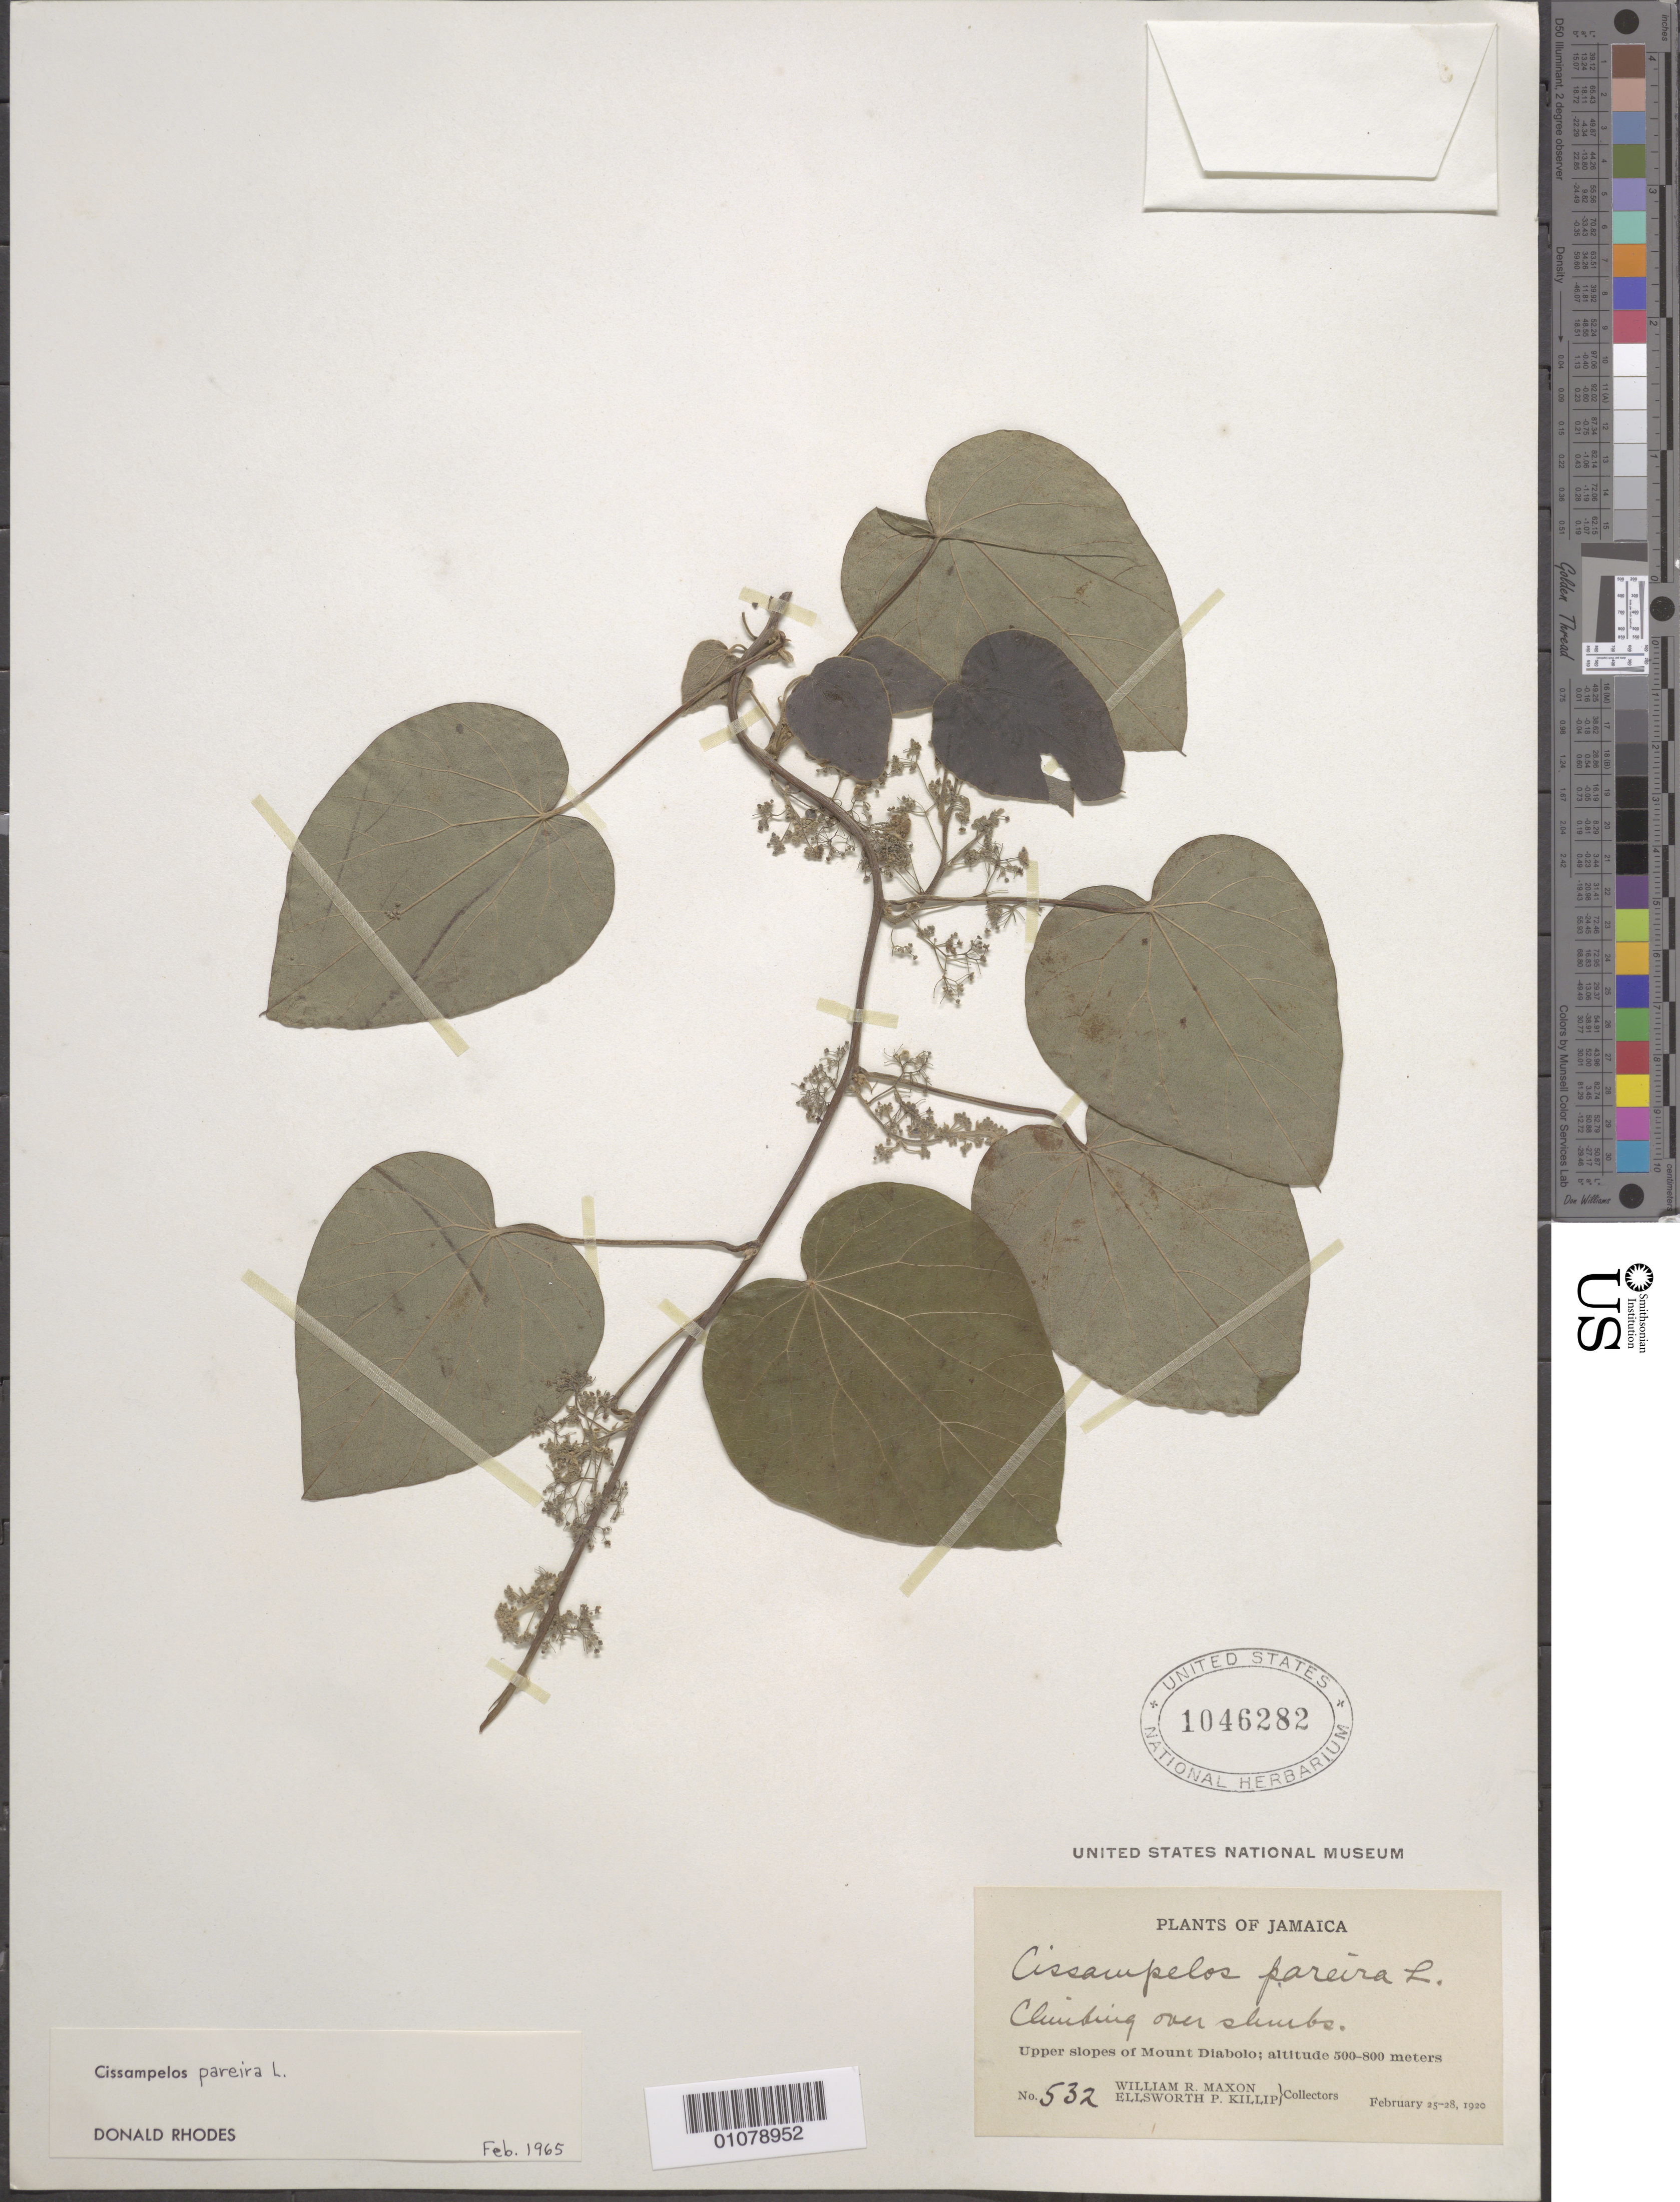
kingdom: Plantae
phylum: Tracheophyta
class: Magnoliopsida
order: Ranunculales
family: Menispermaceae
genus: Cissampelos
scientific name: Cissampelos pareira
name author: L.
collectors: W. R. Maxon & E. P. Killip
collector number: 532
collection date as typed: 25 Feb 1920 to 28 Feb 1920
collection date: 1920-02-25/1920-02-28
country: Jamaica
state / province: Saint Catherine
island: Jamaica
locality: Mount Diabolo upper slopes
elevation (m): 500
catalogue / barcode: US 1046282